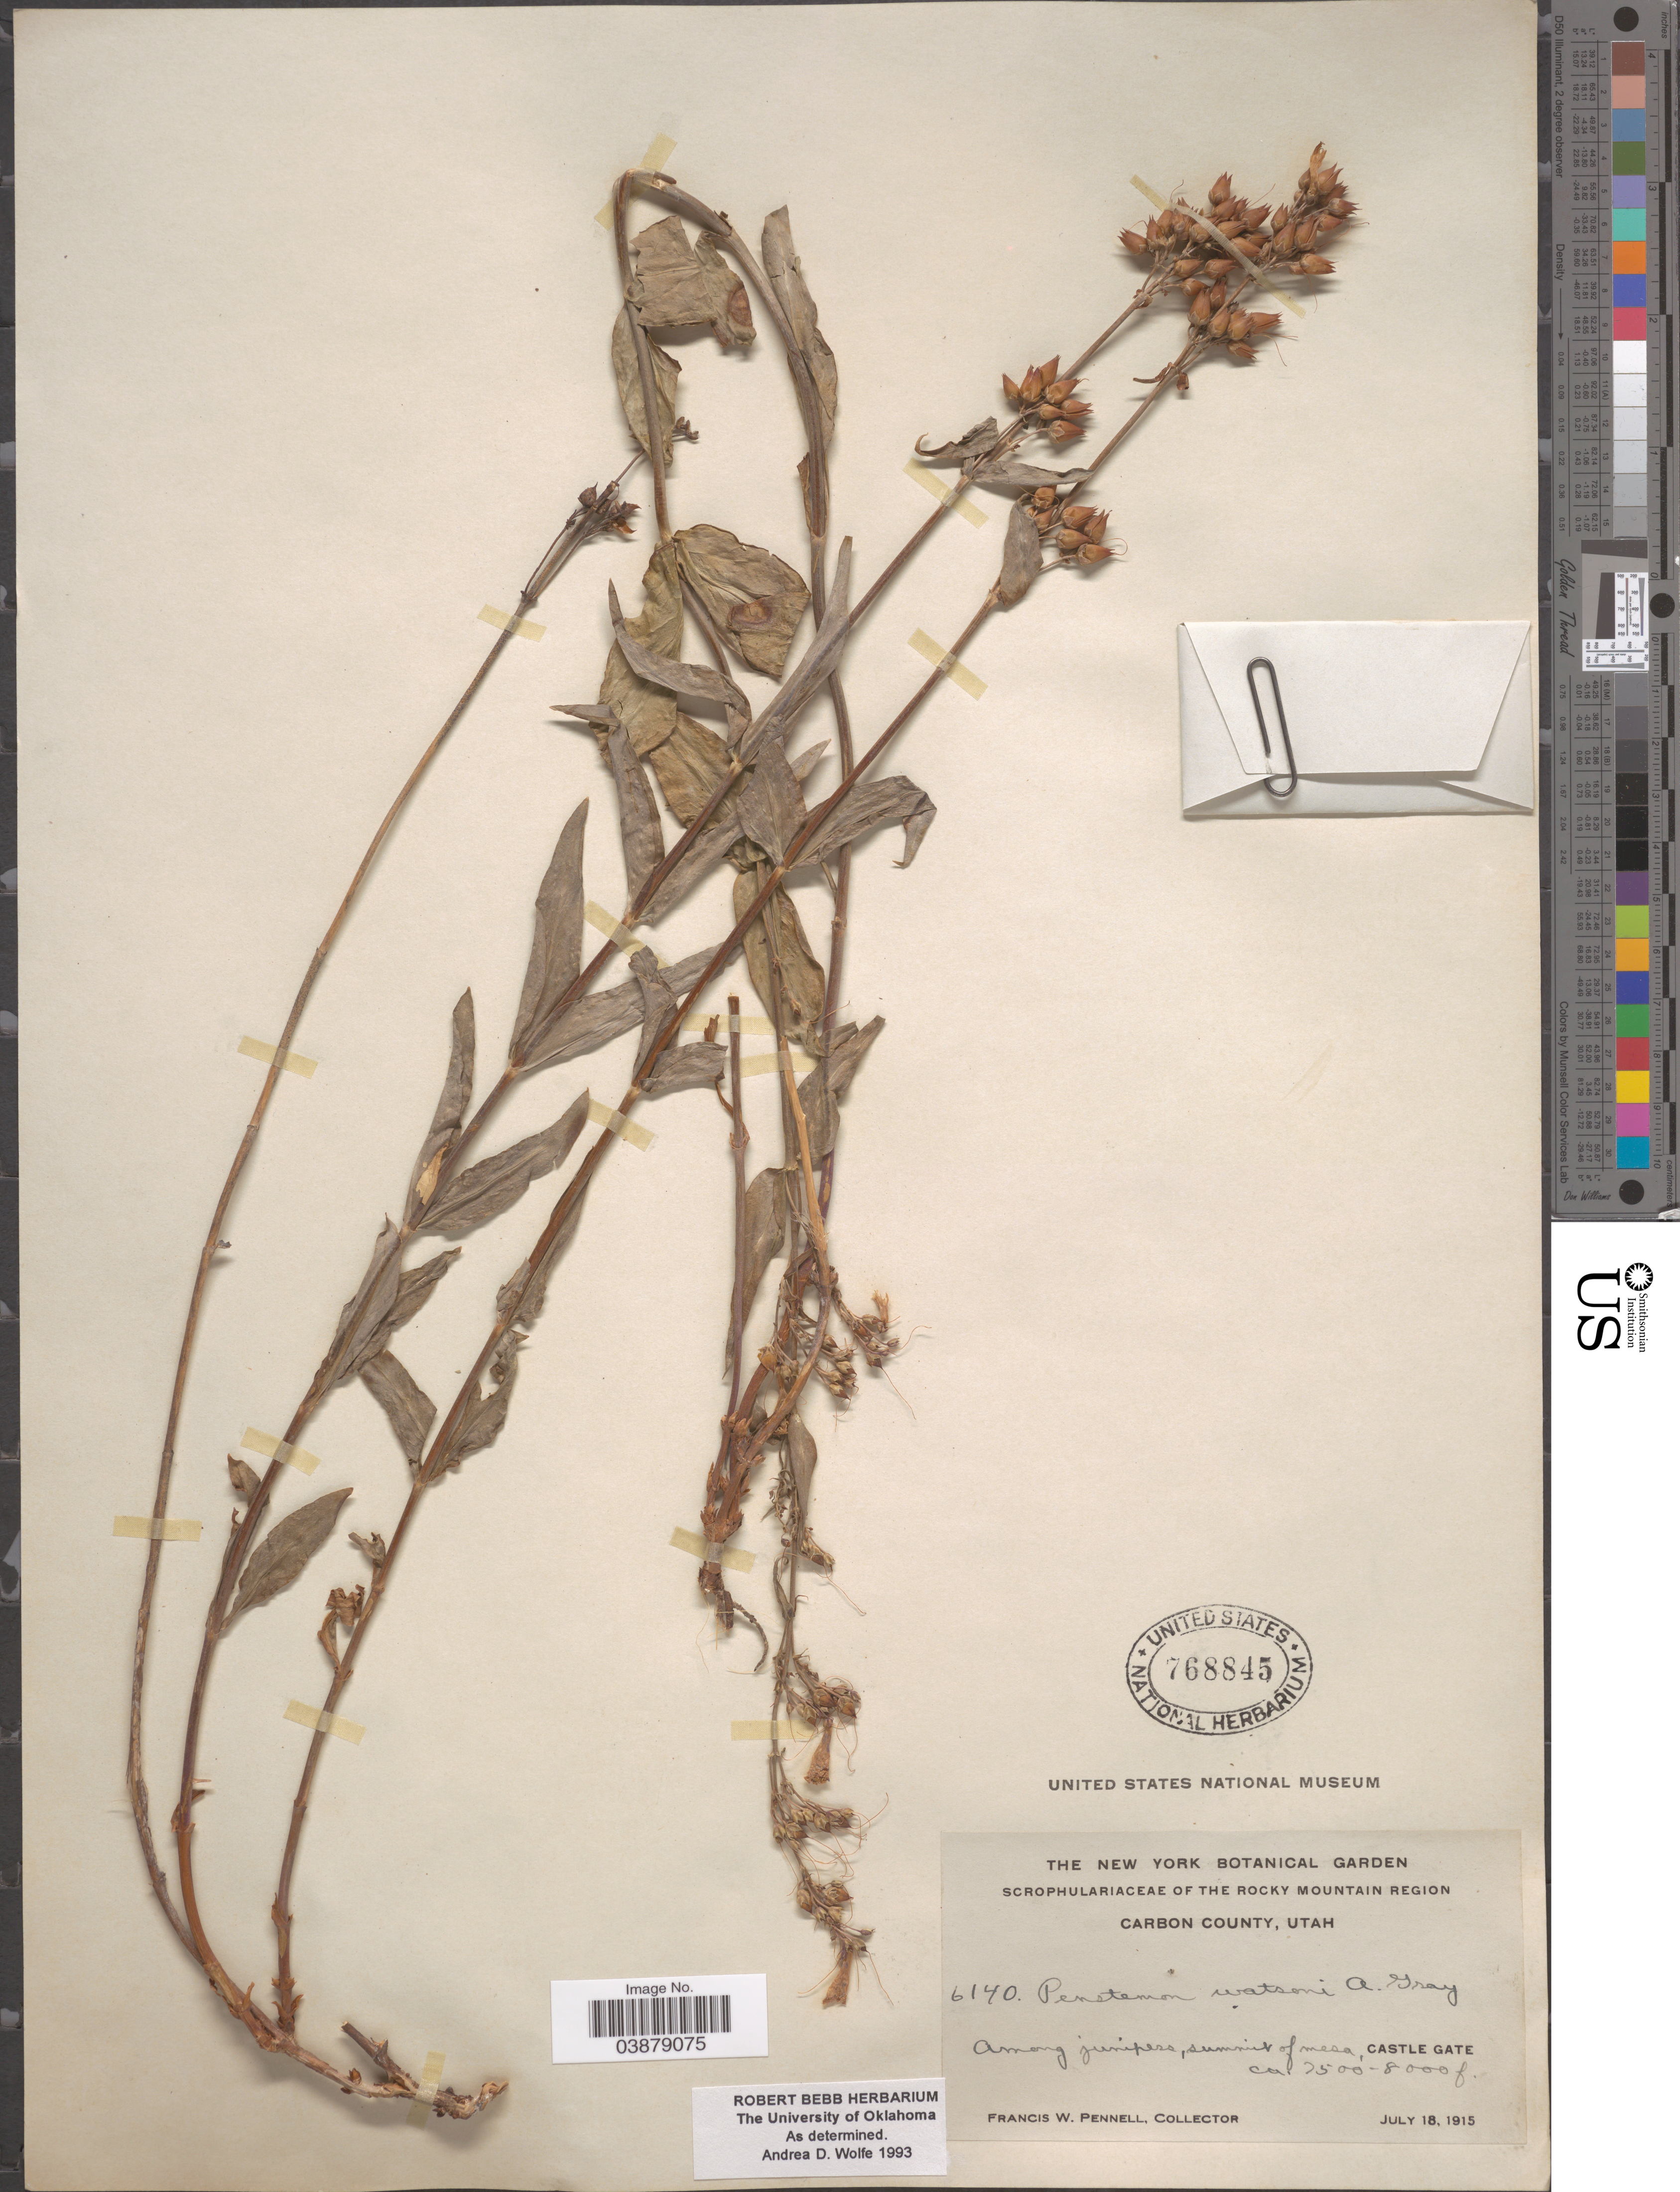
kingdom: Plantae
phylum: Tracheophyta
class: Magnoliopsida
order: Lamiales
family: Plantaginaceae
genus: Penstemon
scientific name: Penstemon watsonii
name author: A. Gray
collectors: F. W. Pennell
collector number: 6140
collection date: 1915-07-18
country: United States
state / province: Utah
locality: Rocky Mountain Region. Carbon County. Summit of mesa, Castle Gate.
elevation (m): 2286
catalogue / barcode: US 768845